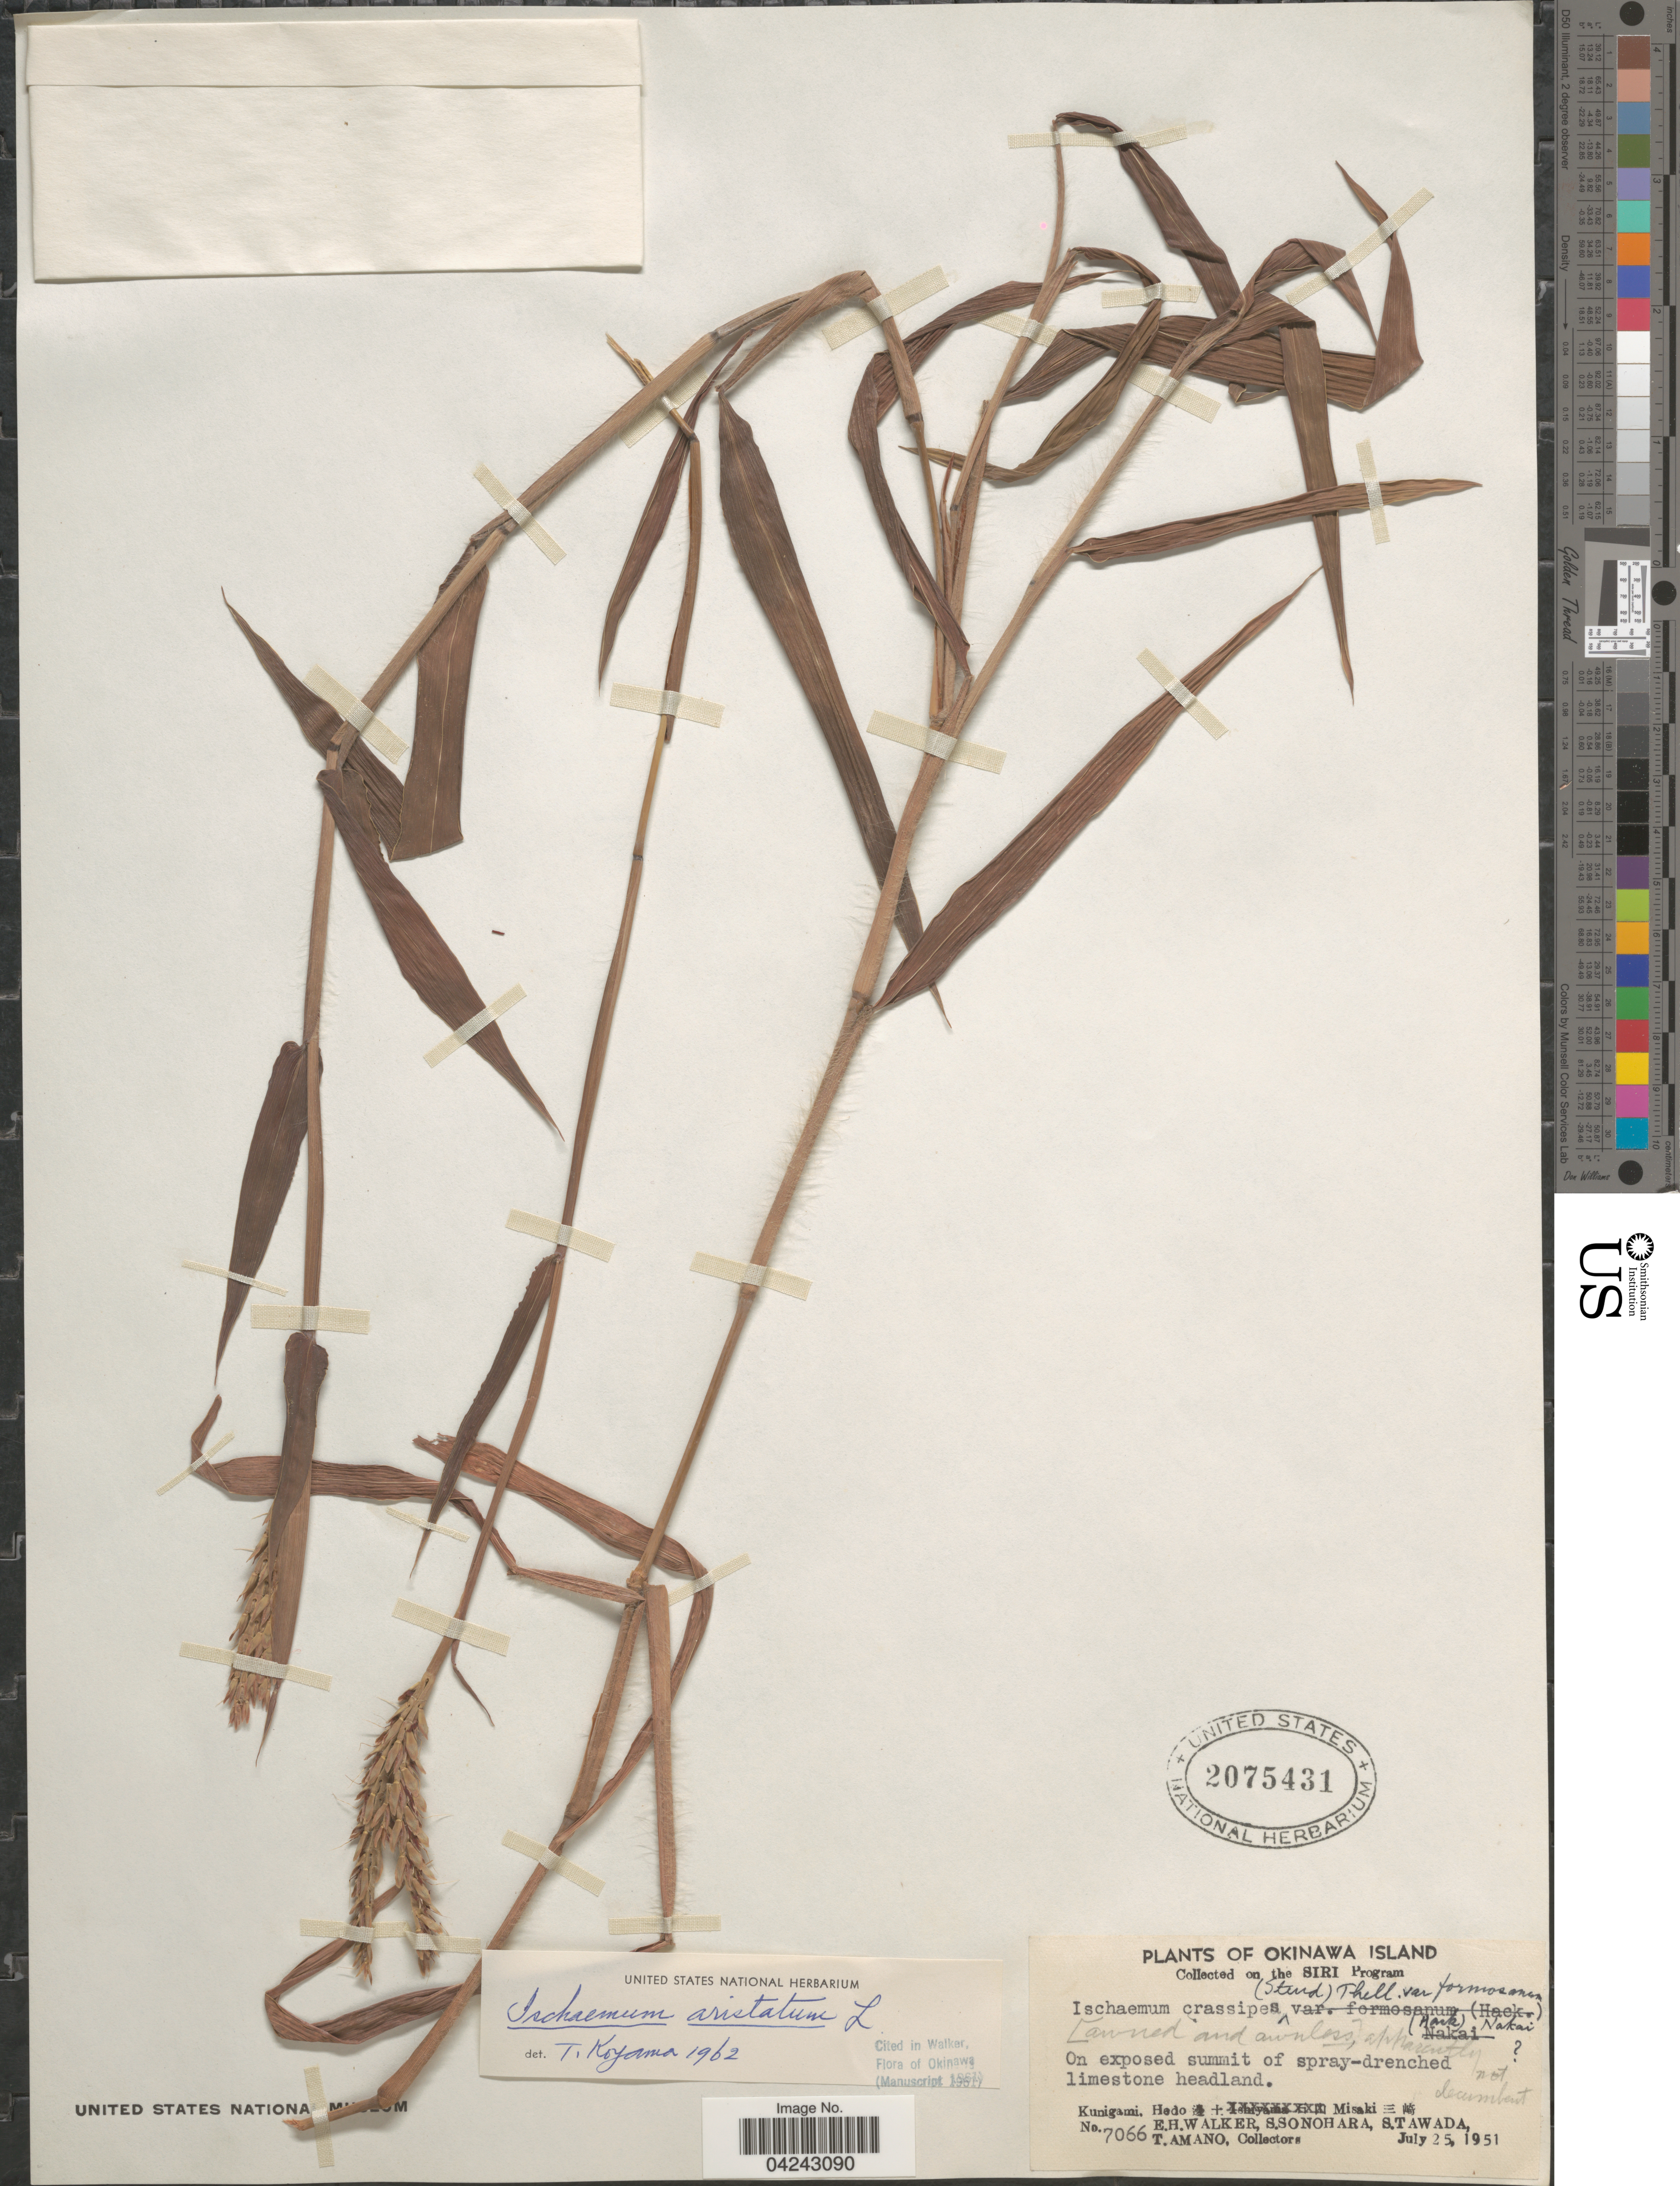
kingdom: Plantae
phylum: Tracheophyta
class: Liliopsida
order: Poales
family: Poaceae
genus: Ischaemum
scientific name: Ischaemum aristatum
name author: L.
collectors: E. H. Walker, S. Sonohara, S. Tawada & T. Amano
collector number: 7066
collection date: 1951-07-25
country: Japan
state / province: Okinawa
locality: Okinawa Island. Kunigami. Hedo [Foreign script] Misaki [Foreign script].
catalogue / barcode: US 2075431